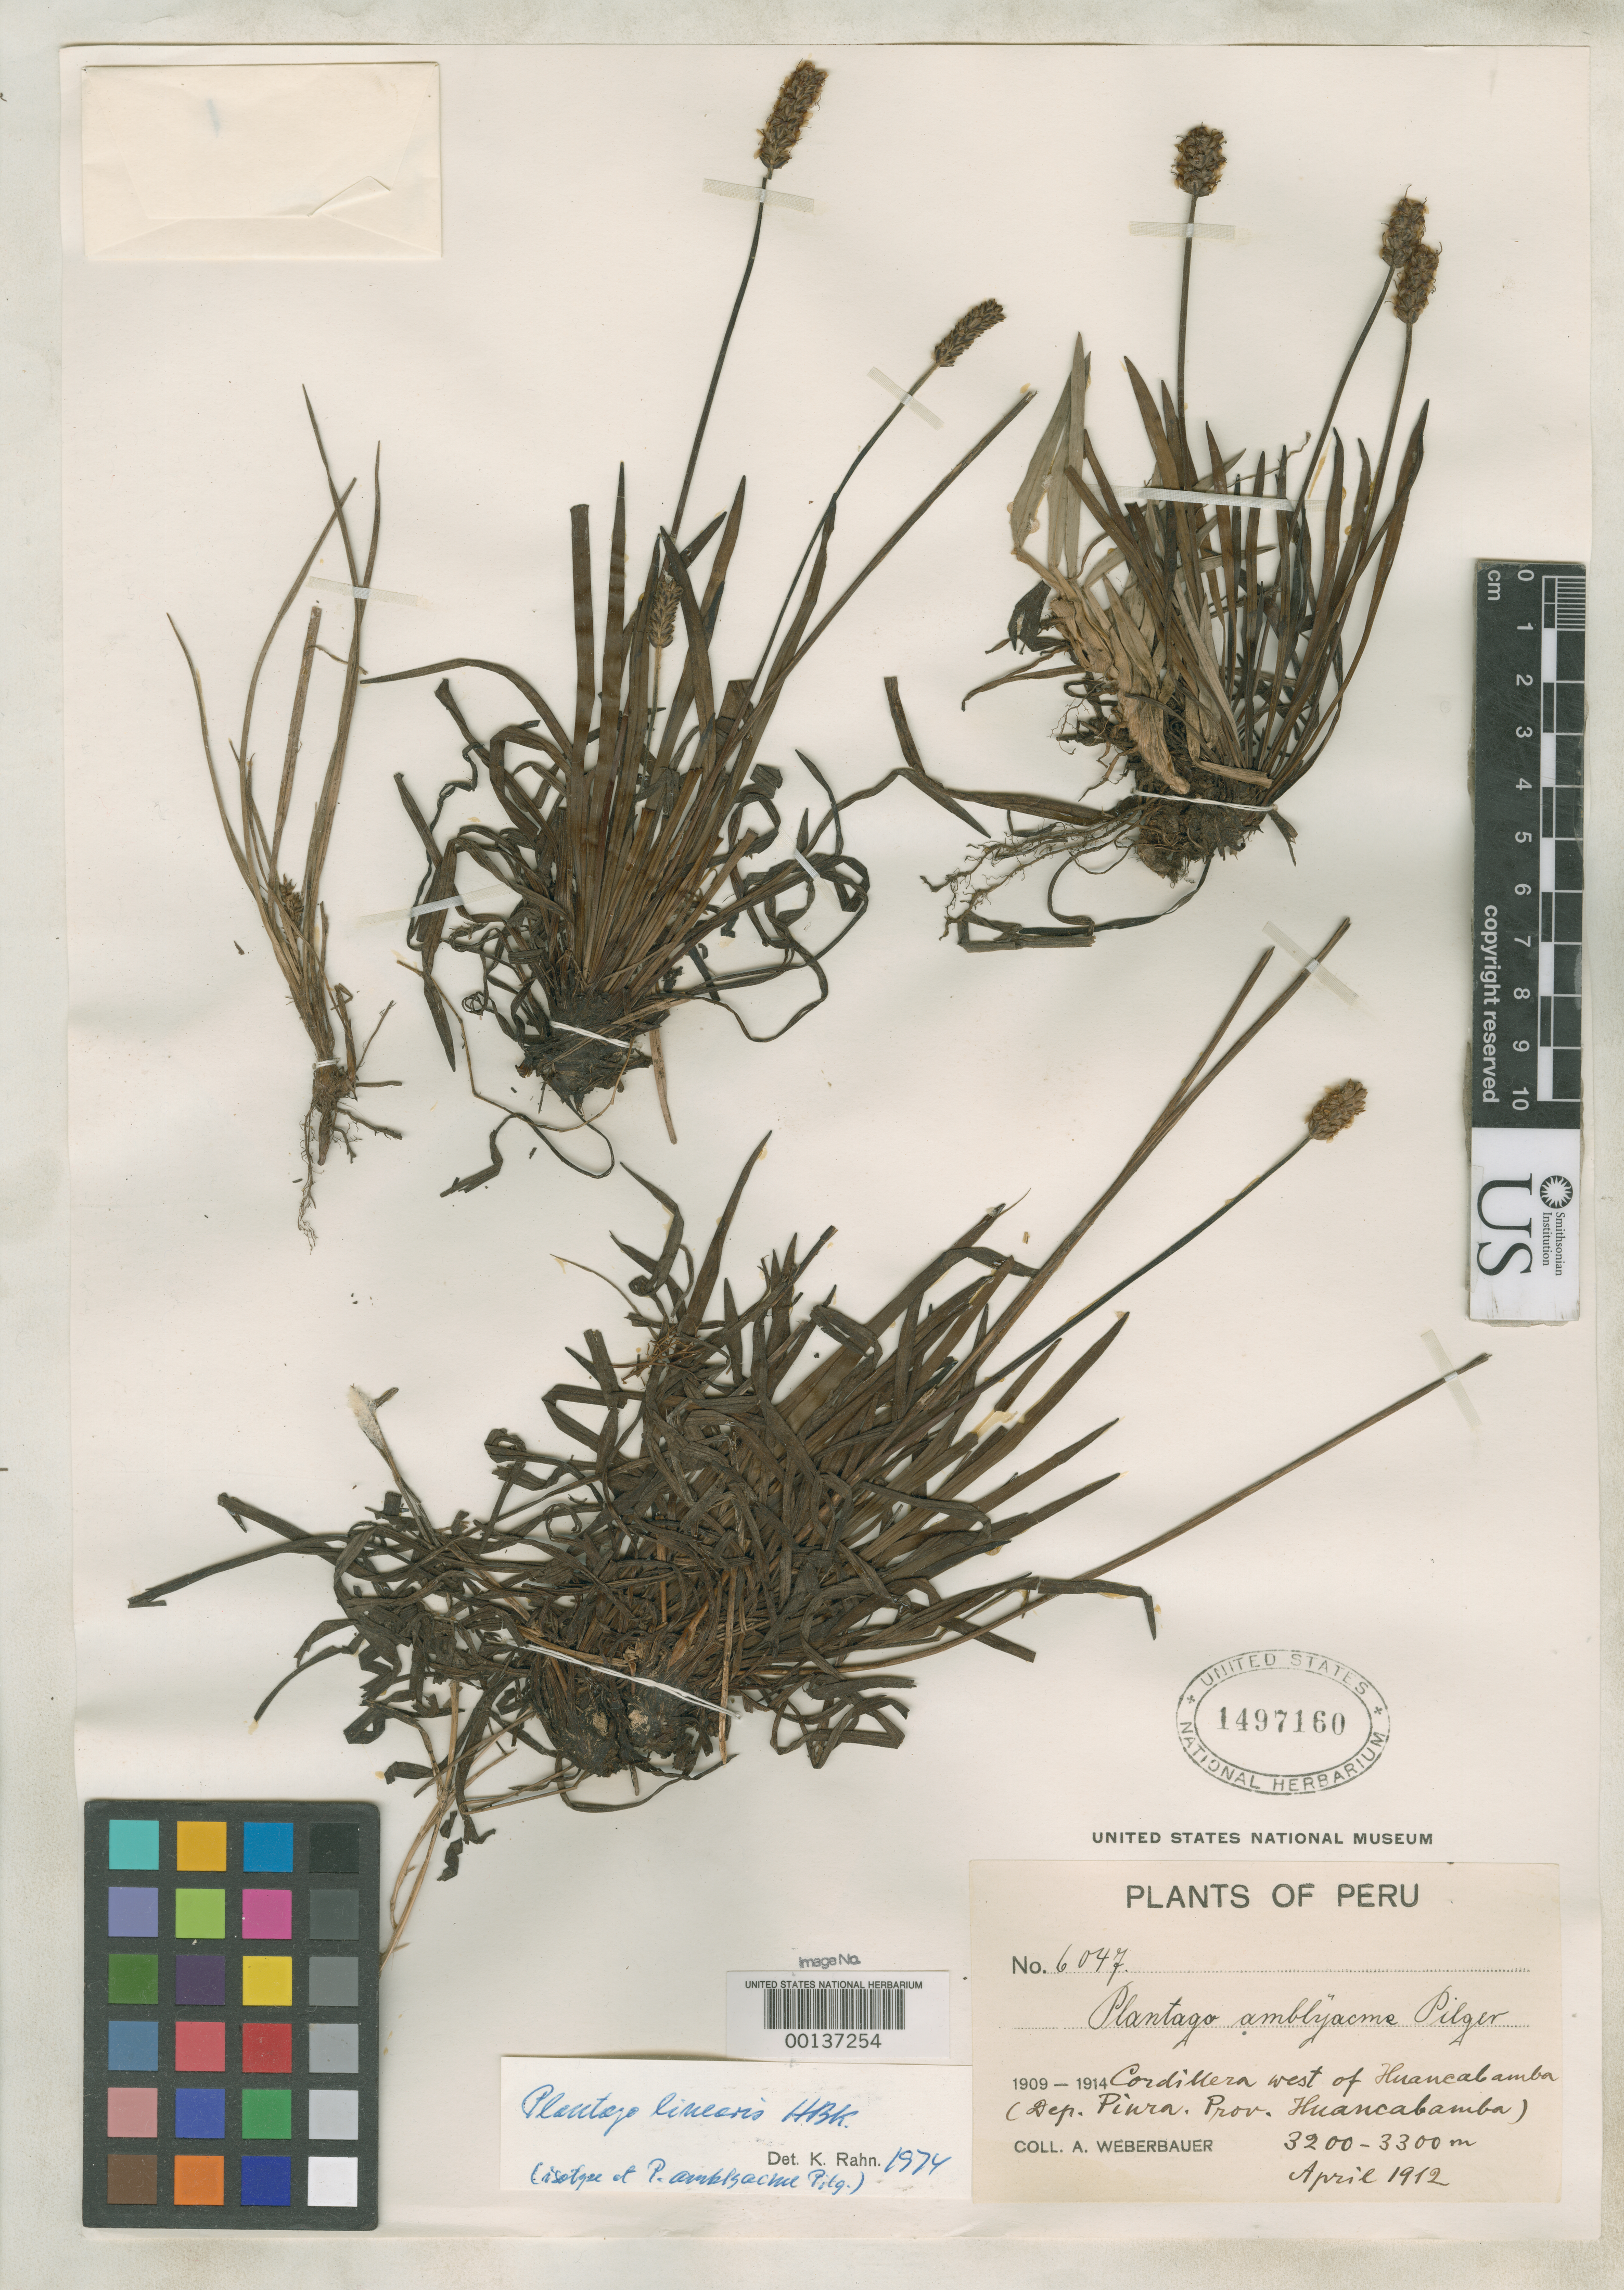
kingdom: Plantae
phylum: Tracheophyta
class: Magnoliopsida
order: Lamiales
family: Plantaginaceae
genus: Plantago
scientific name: Plantago amblyacme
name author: Pilg.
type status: Isotype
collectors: A. Weberbauer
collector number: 6047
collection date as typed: Apr 1912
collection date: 1912-04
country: Peru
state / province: Piura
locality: West of Huancabamba.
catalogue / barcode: US 1497160